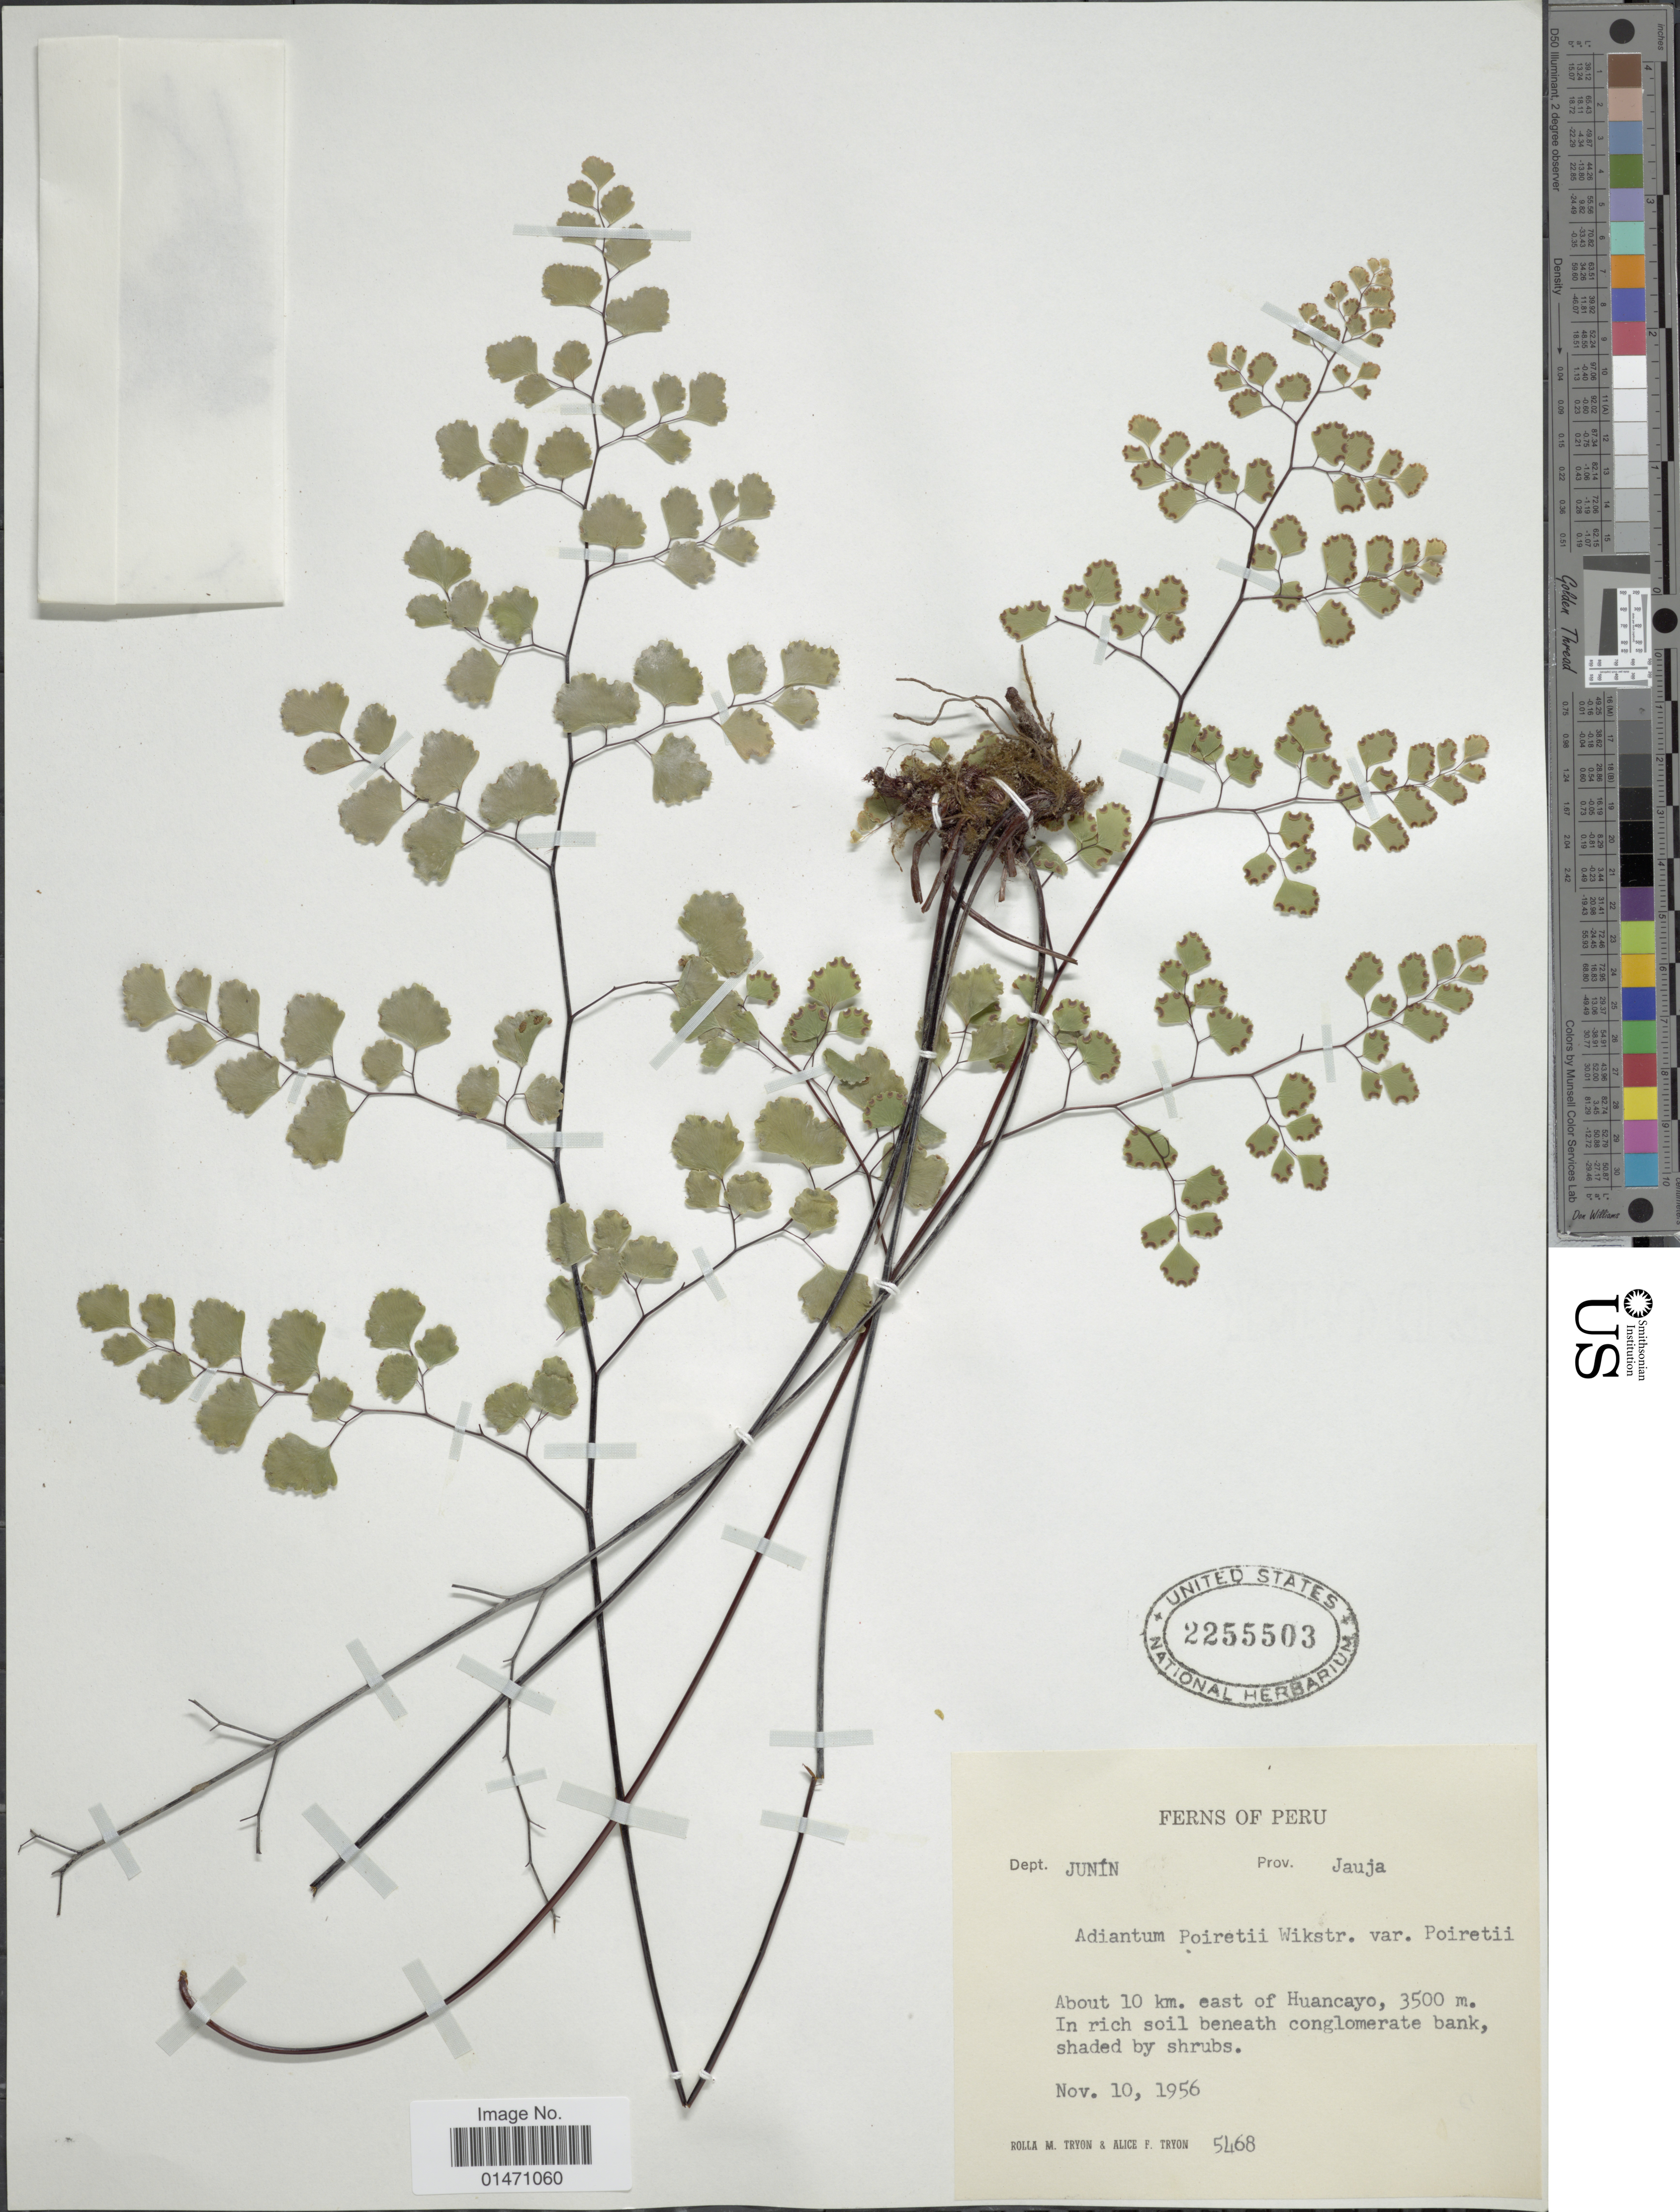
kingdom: Plantae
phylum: Tracheophyta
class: Polypodiopsida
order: Polypodiales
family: Pteridaceae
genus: Adiantum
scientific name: Adiantum poiretii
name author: Wikstr.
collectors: R. M. Tryon & A. F. Tryon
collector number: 5468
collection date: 1956-11-10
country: Peru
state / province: Junín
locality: Dept. Junin, Prov. Jauja, about 10km east of Huanacayo, in rich soil beneath conglomerate bank shaded by shrubs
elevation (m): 3500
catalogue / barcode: US 2255503